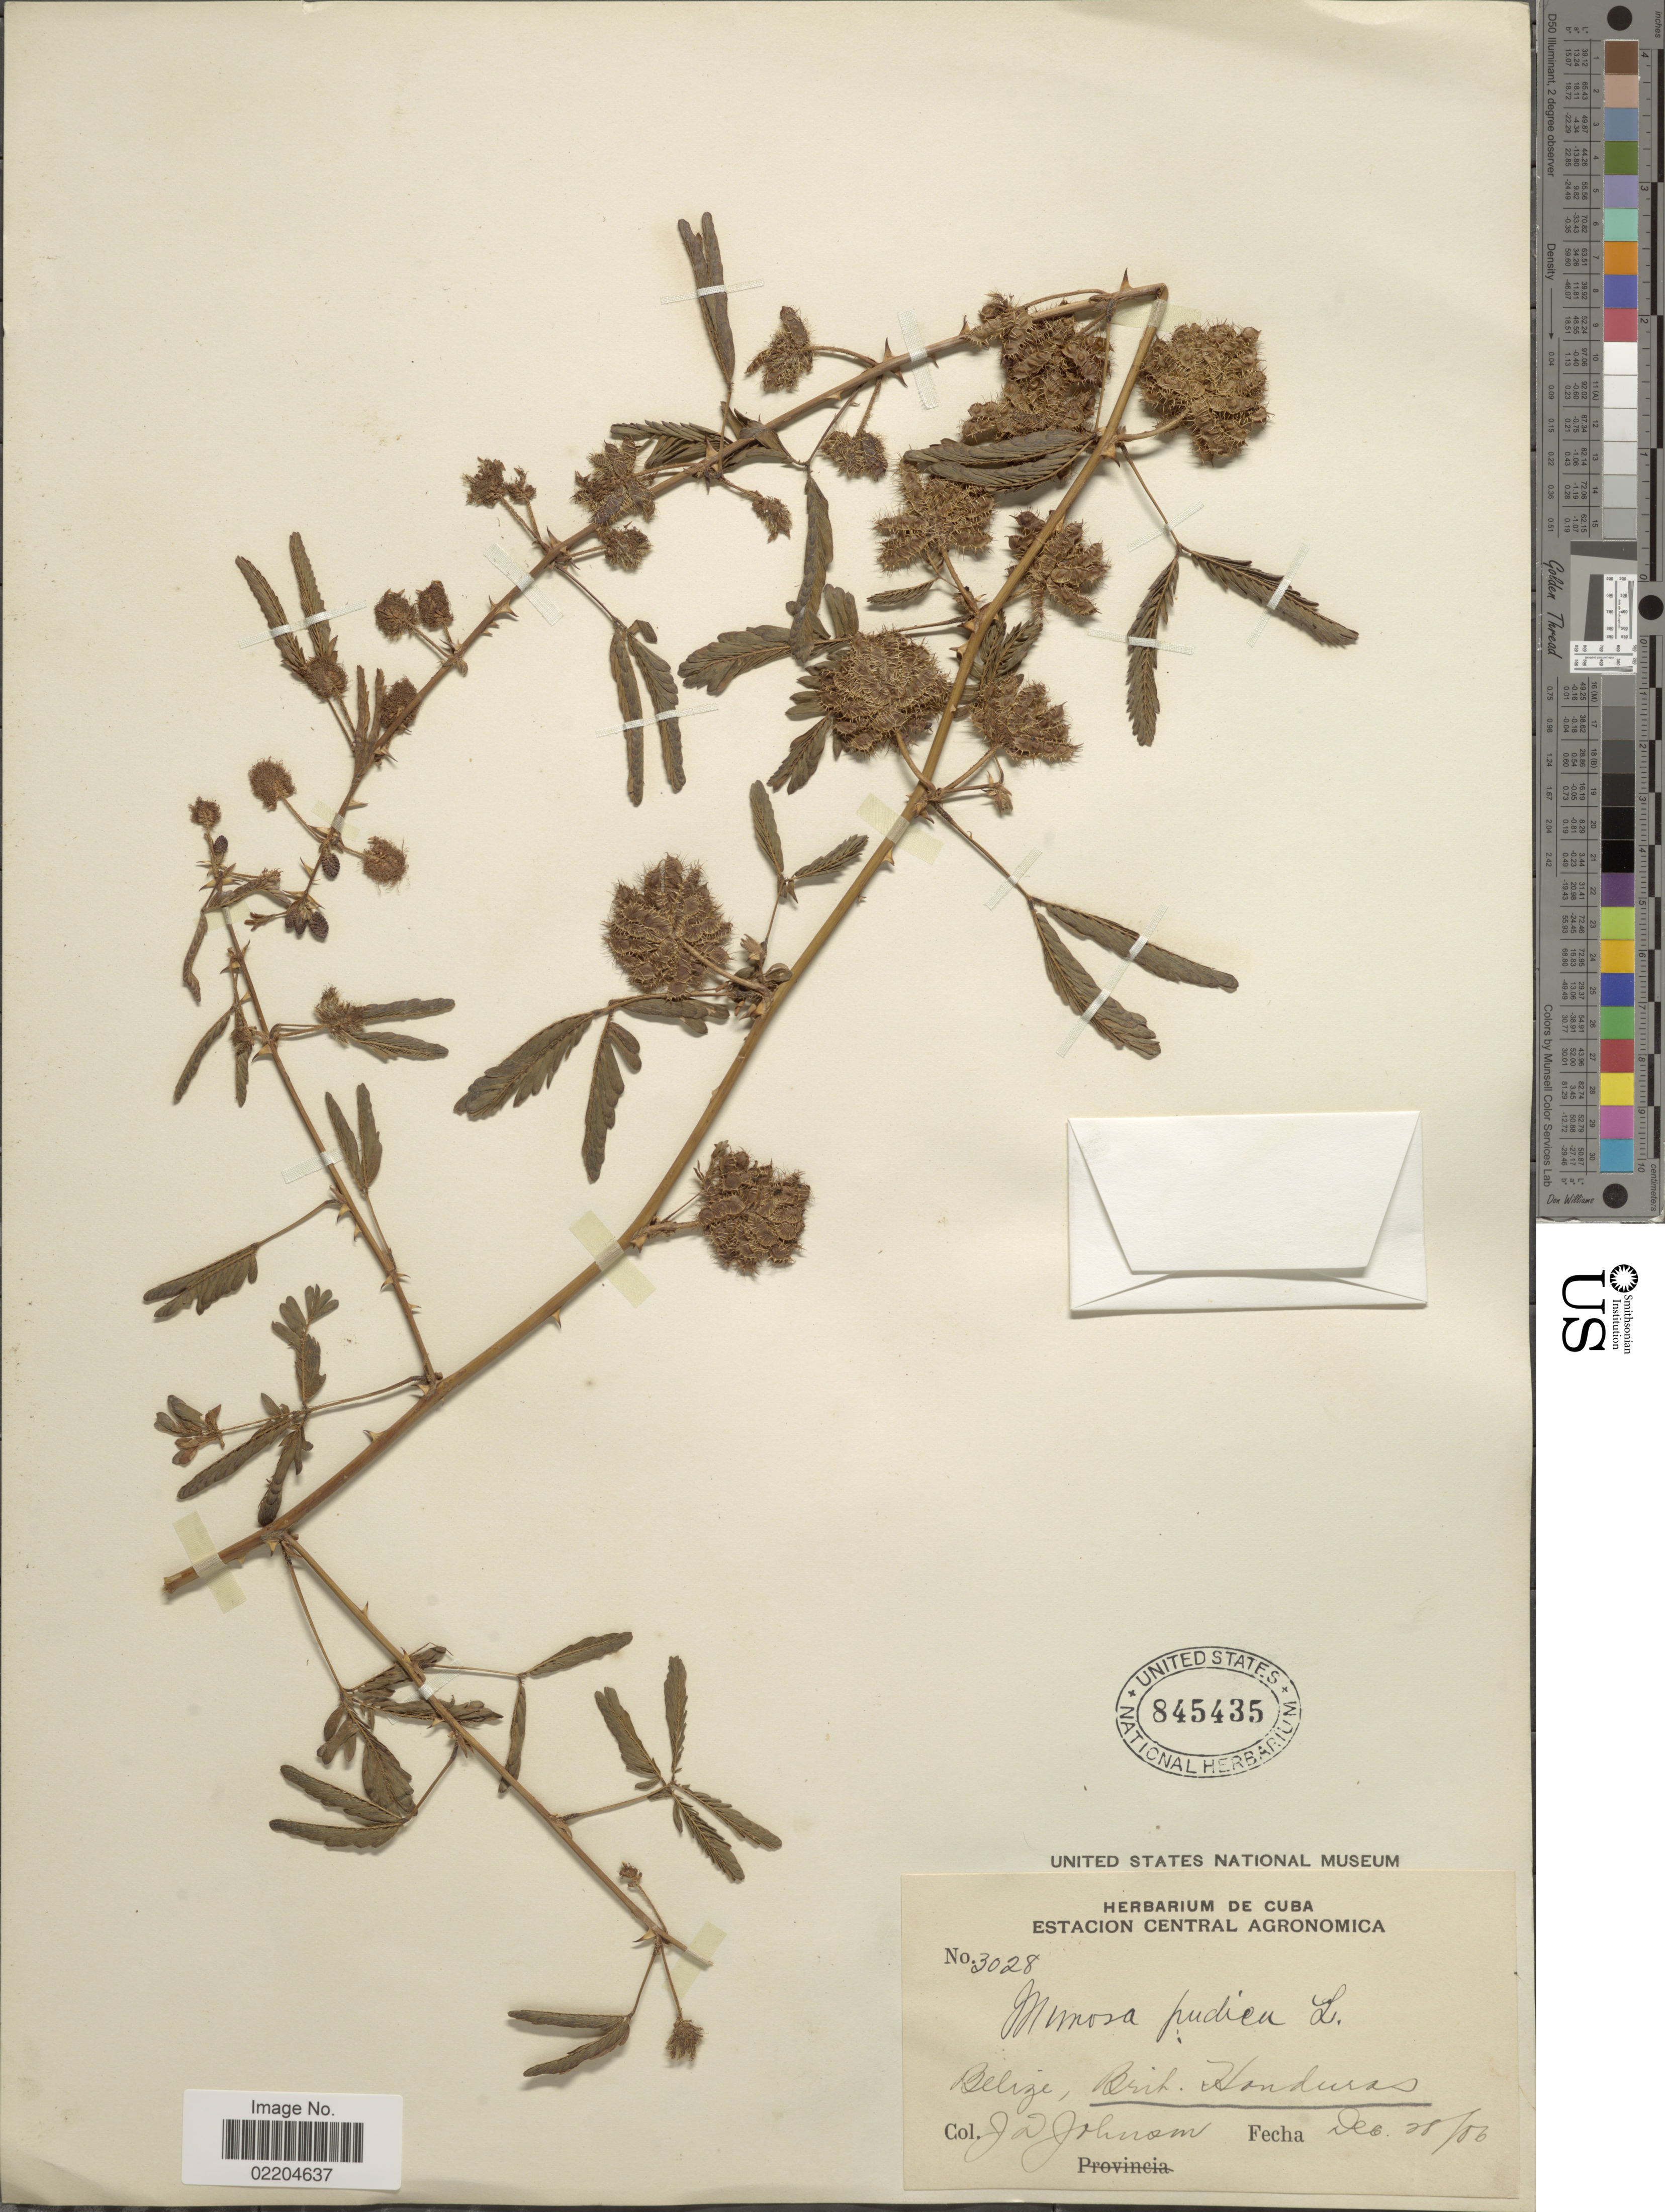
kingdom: Plantae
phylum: Tracheophyta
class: Magnoliopsida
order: Fabales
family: Fabaceae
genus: Mimosa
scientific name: Mimosa pudica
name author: L.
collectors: J. D. Johnson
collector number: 3028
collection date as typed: Transcribed d/m/y: 28/12/06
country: Belize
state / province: Belize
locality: Belize, Brit. Honduras.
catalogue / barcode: US 845435